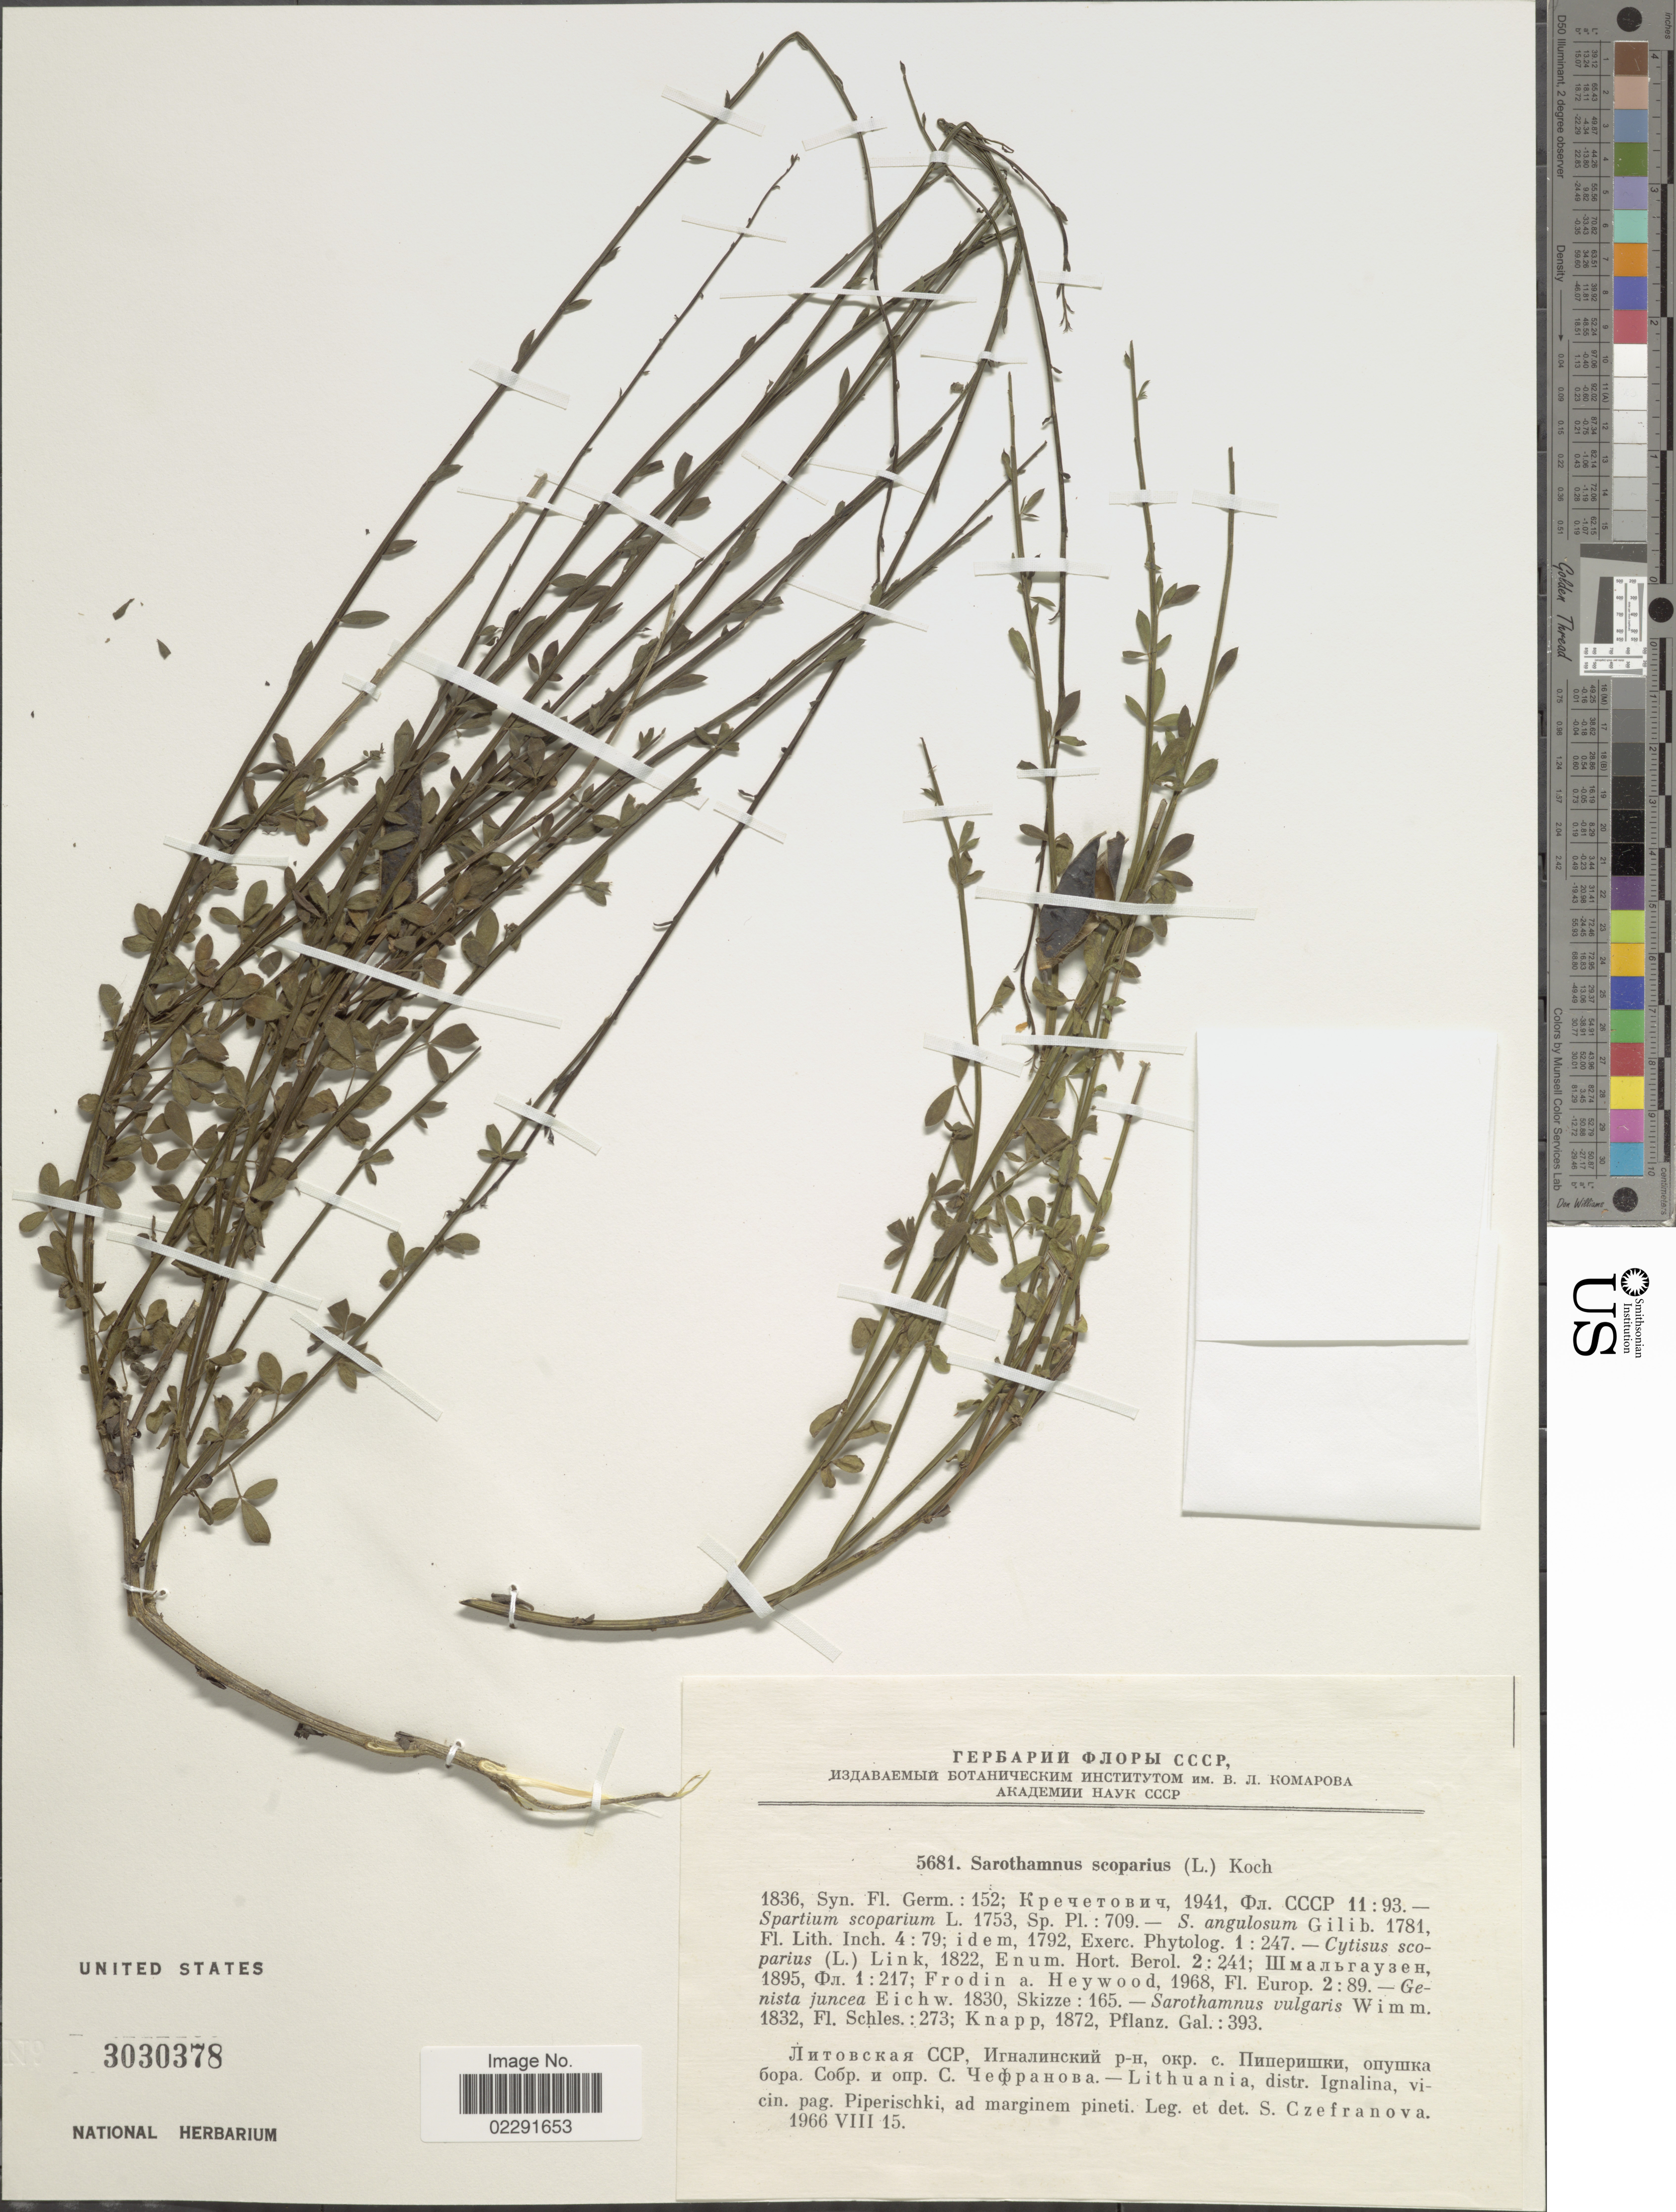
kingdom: Plantae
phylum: Tracheophyta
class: Magnoliopsida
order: Fabales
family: Fabaceae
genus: Cytisus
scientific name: Cytisus scoparius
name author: (L.) Link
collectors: S. Czefranova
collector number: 5681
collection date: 1966-08-15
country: Lithuania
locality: Lithuania, distr. Ignalina, vicin. pag. Piperischki, ad marginem pineti.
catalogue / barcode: US 3030378